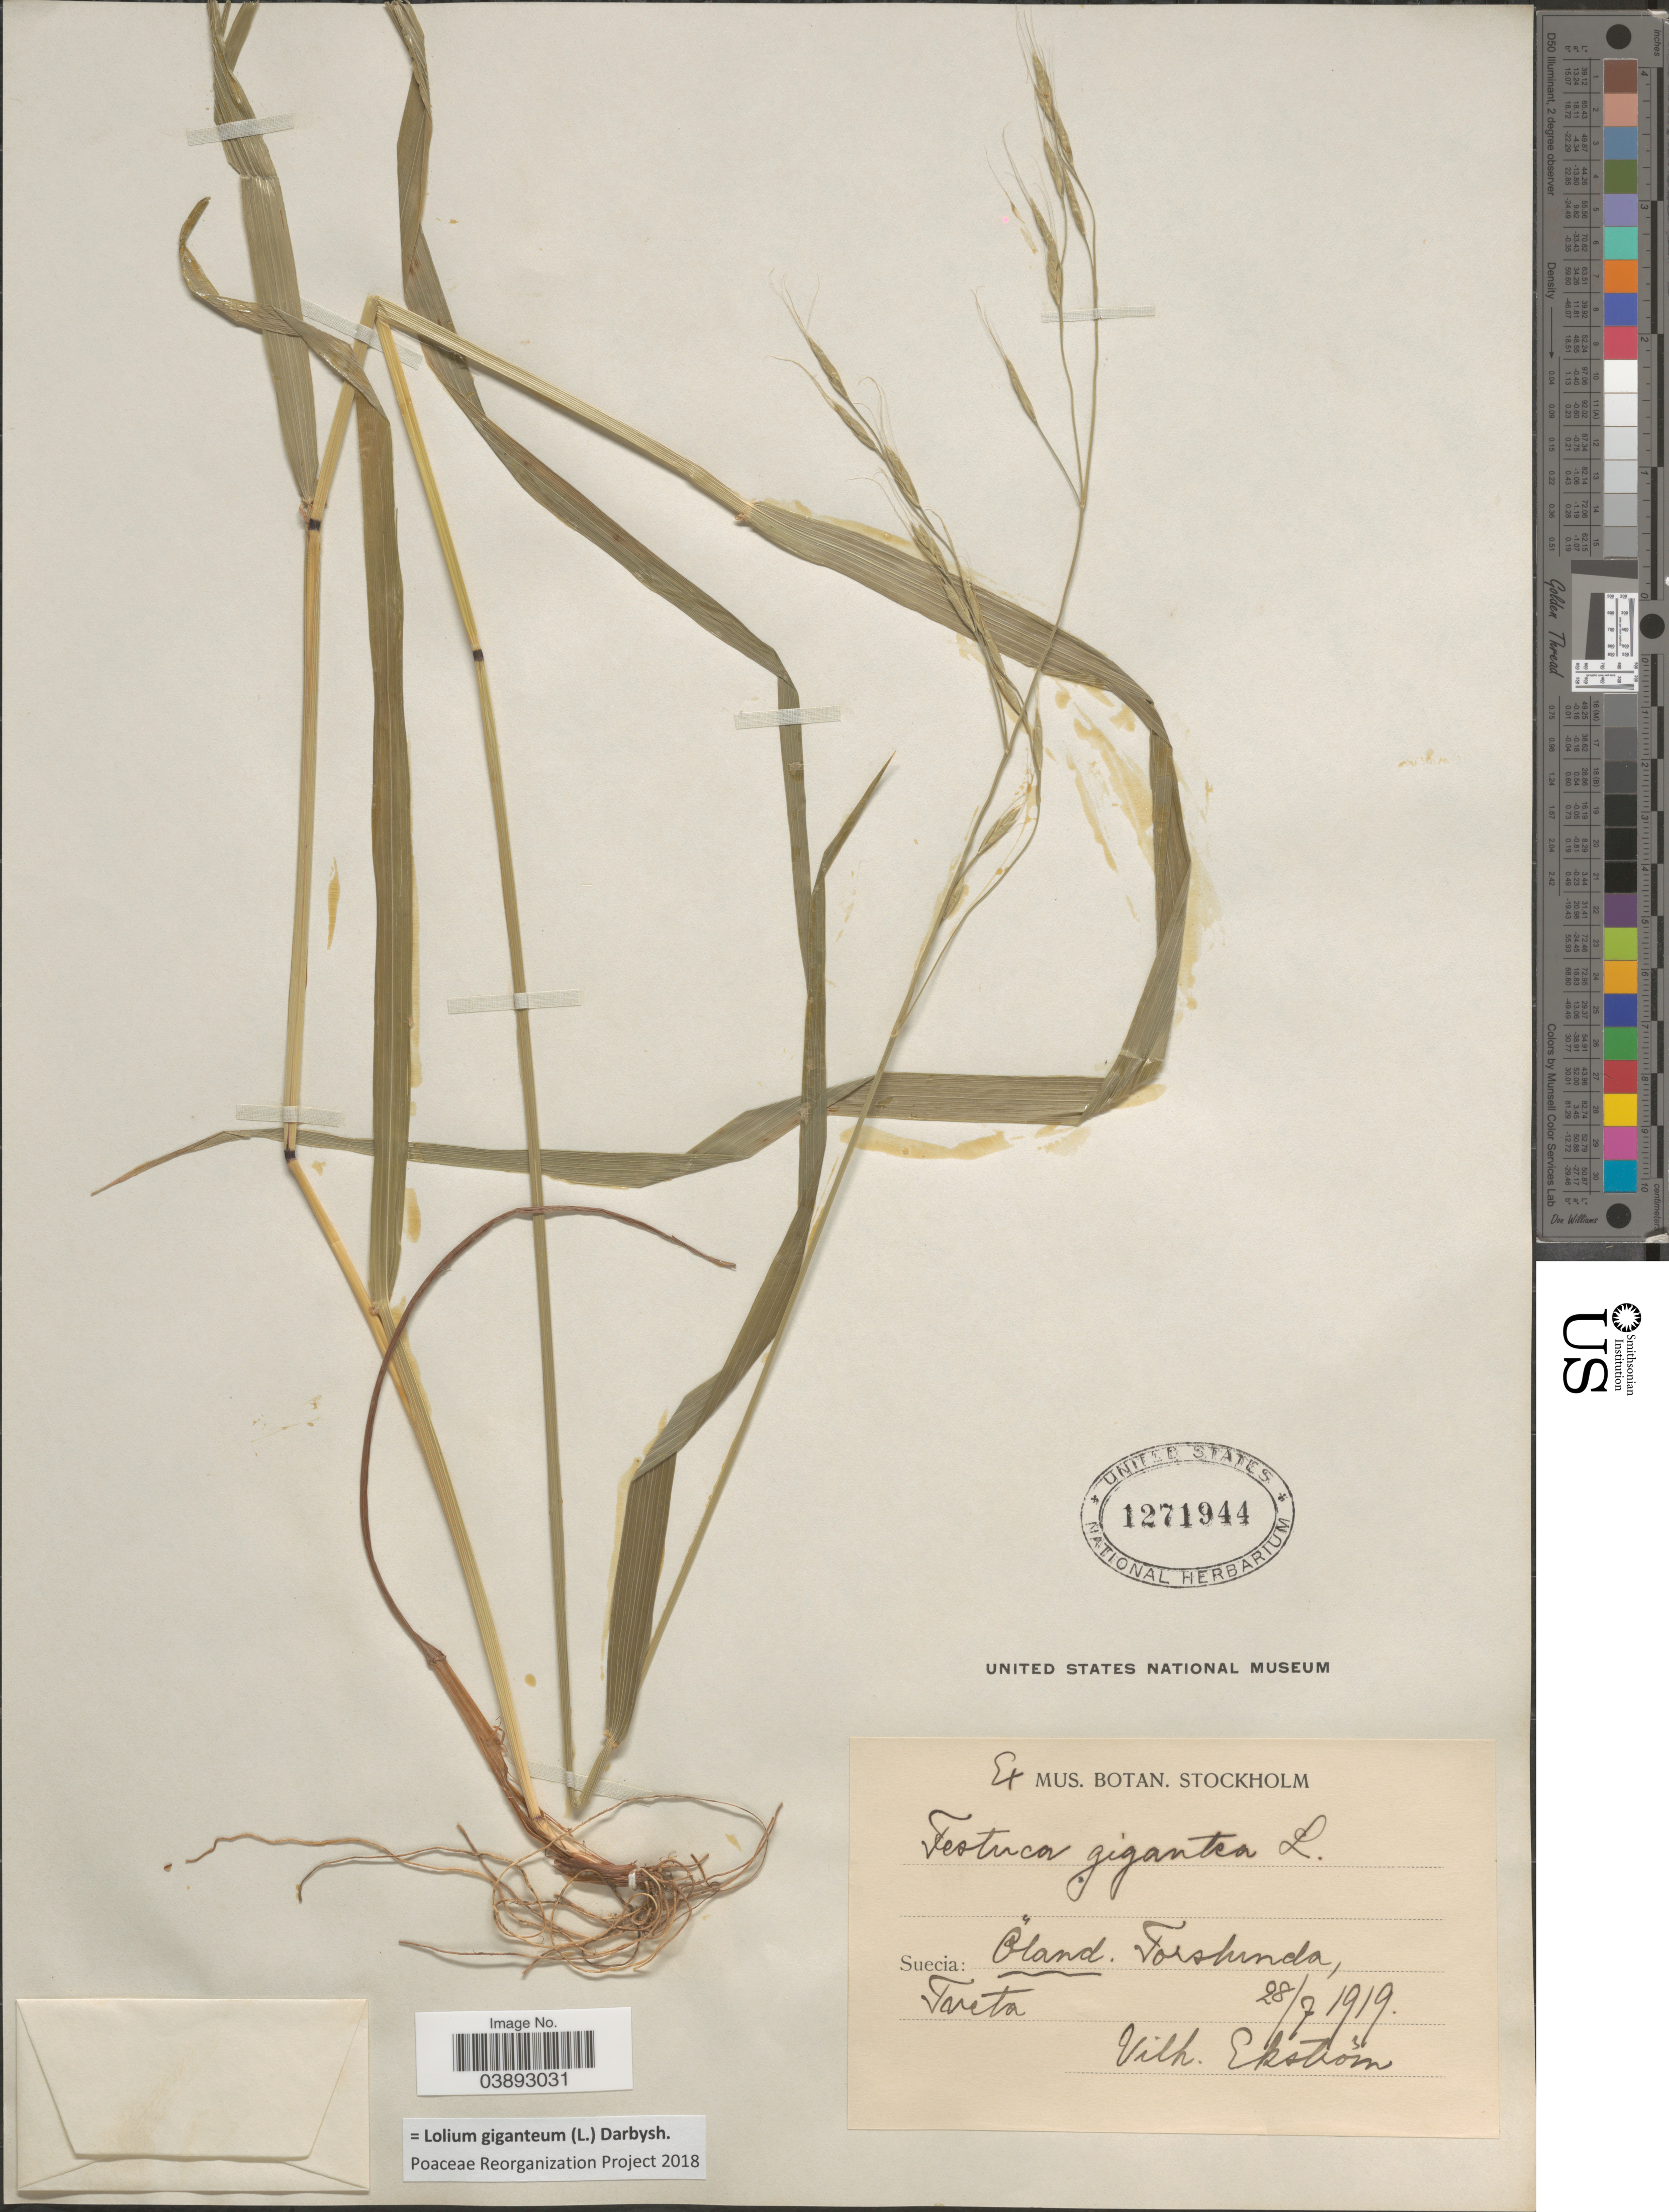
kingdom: Plantae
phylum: Tracheophyta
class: Liliopsida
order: Poales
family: Poaceae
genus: Lolium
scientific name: Lolium giganteum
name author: (L.) Darbysh.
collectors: A. Ekstrom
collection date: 1919-07-28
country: Sweden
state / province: Kalmar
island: Oland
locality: Suecia: Öland, Torslunda, Torsta.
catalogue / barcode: US 1271944